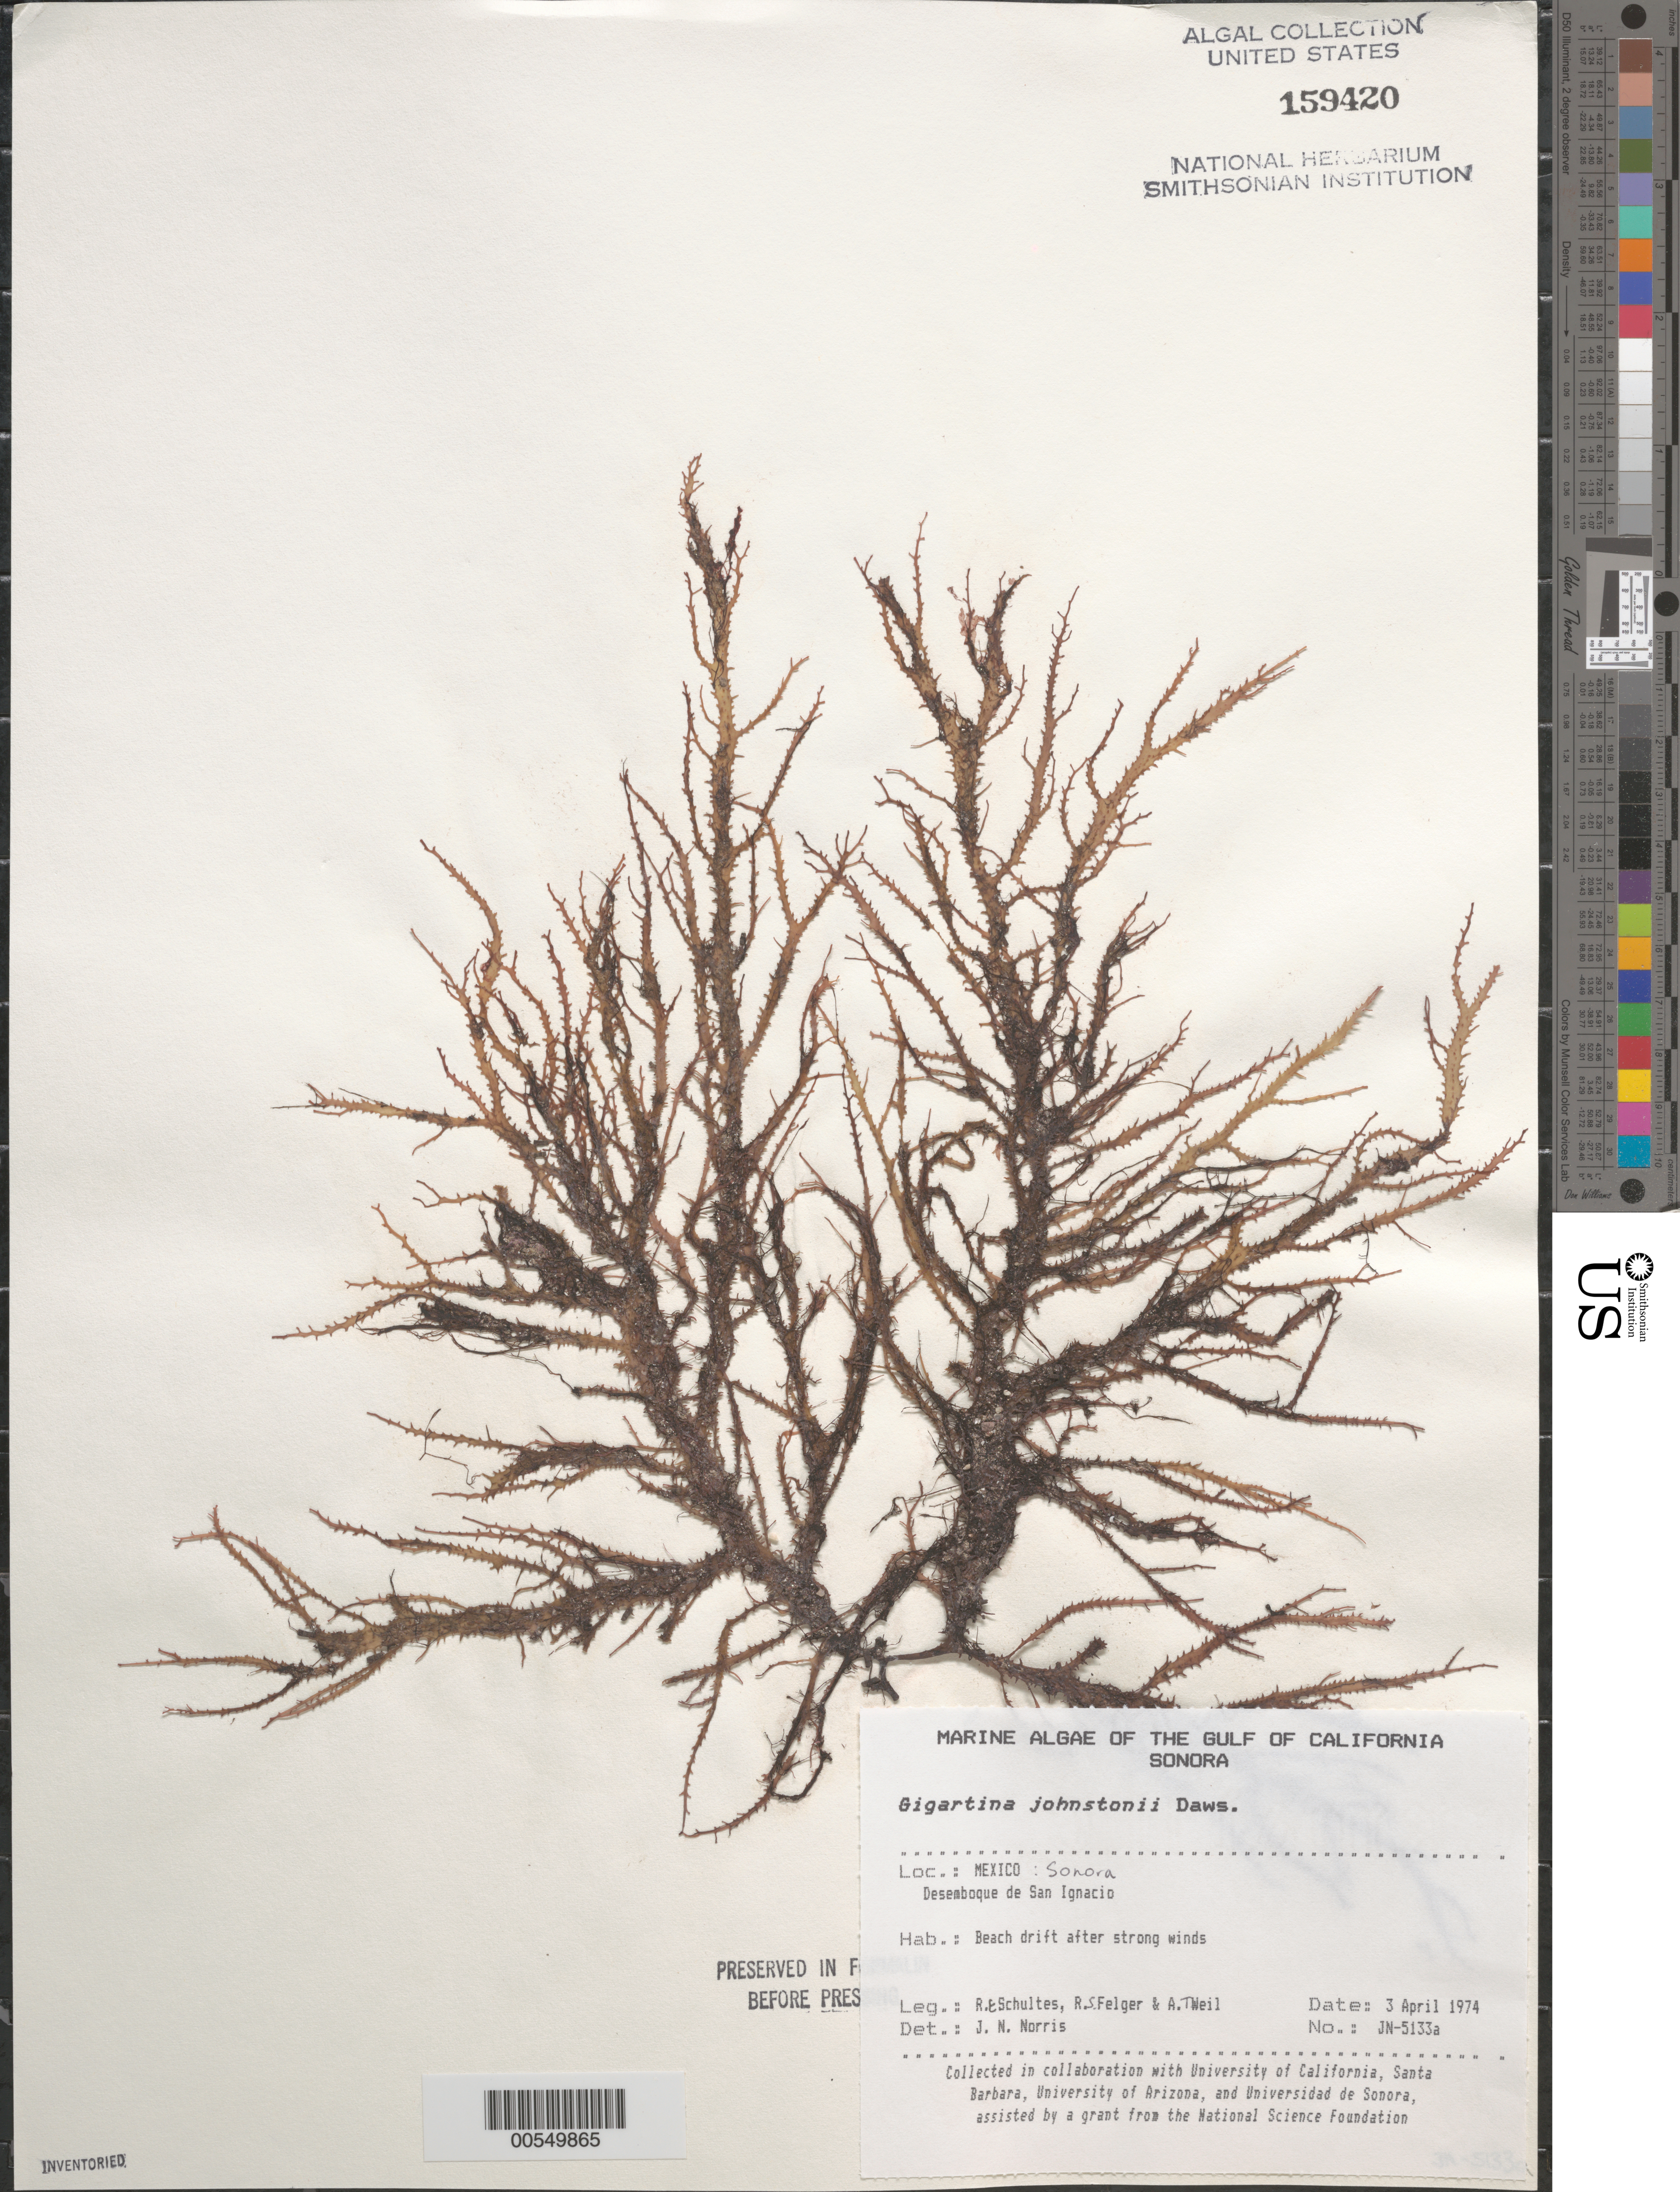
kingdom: Plantae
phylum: Rhodophyta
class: Florideophyceae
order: Gigartinales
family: Gigartinaceae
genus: Chondracanthus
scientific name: Chondracanthus squarrulosus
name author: (Setch. & N.L. Gardner) J.R. Hughey et al.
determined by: Algae name updating Project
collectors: R. E. Schultes, R. S. Felger & A. T. Weil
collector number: JN-5133a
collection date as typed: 03 Apr 1974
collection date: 1974-04-03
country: Mexico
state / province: Sonora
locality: Desemboque de San Ignacio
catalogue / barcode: US 159420